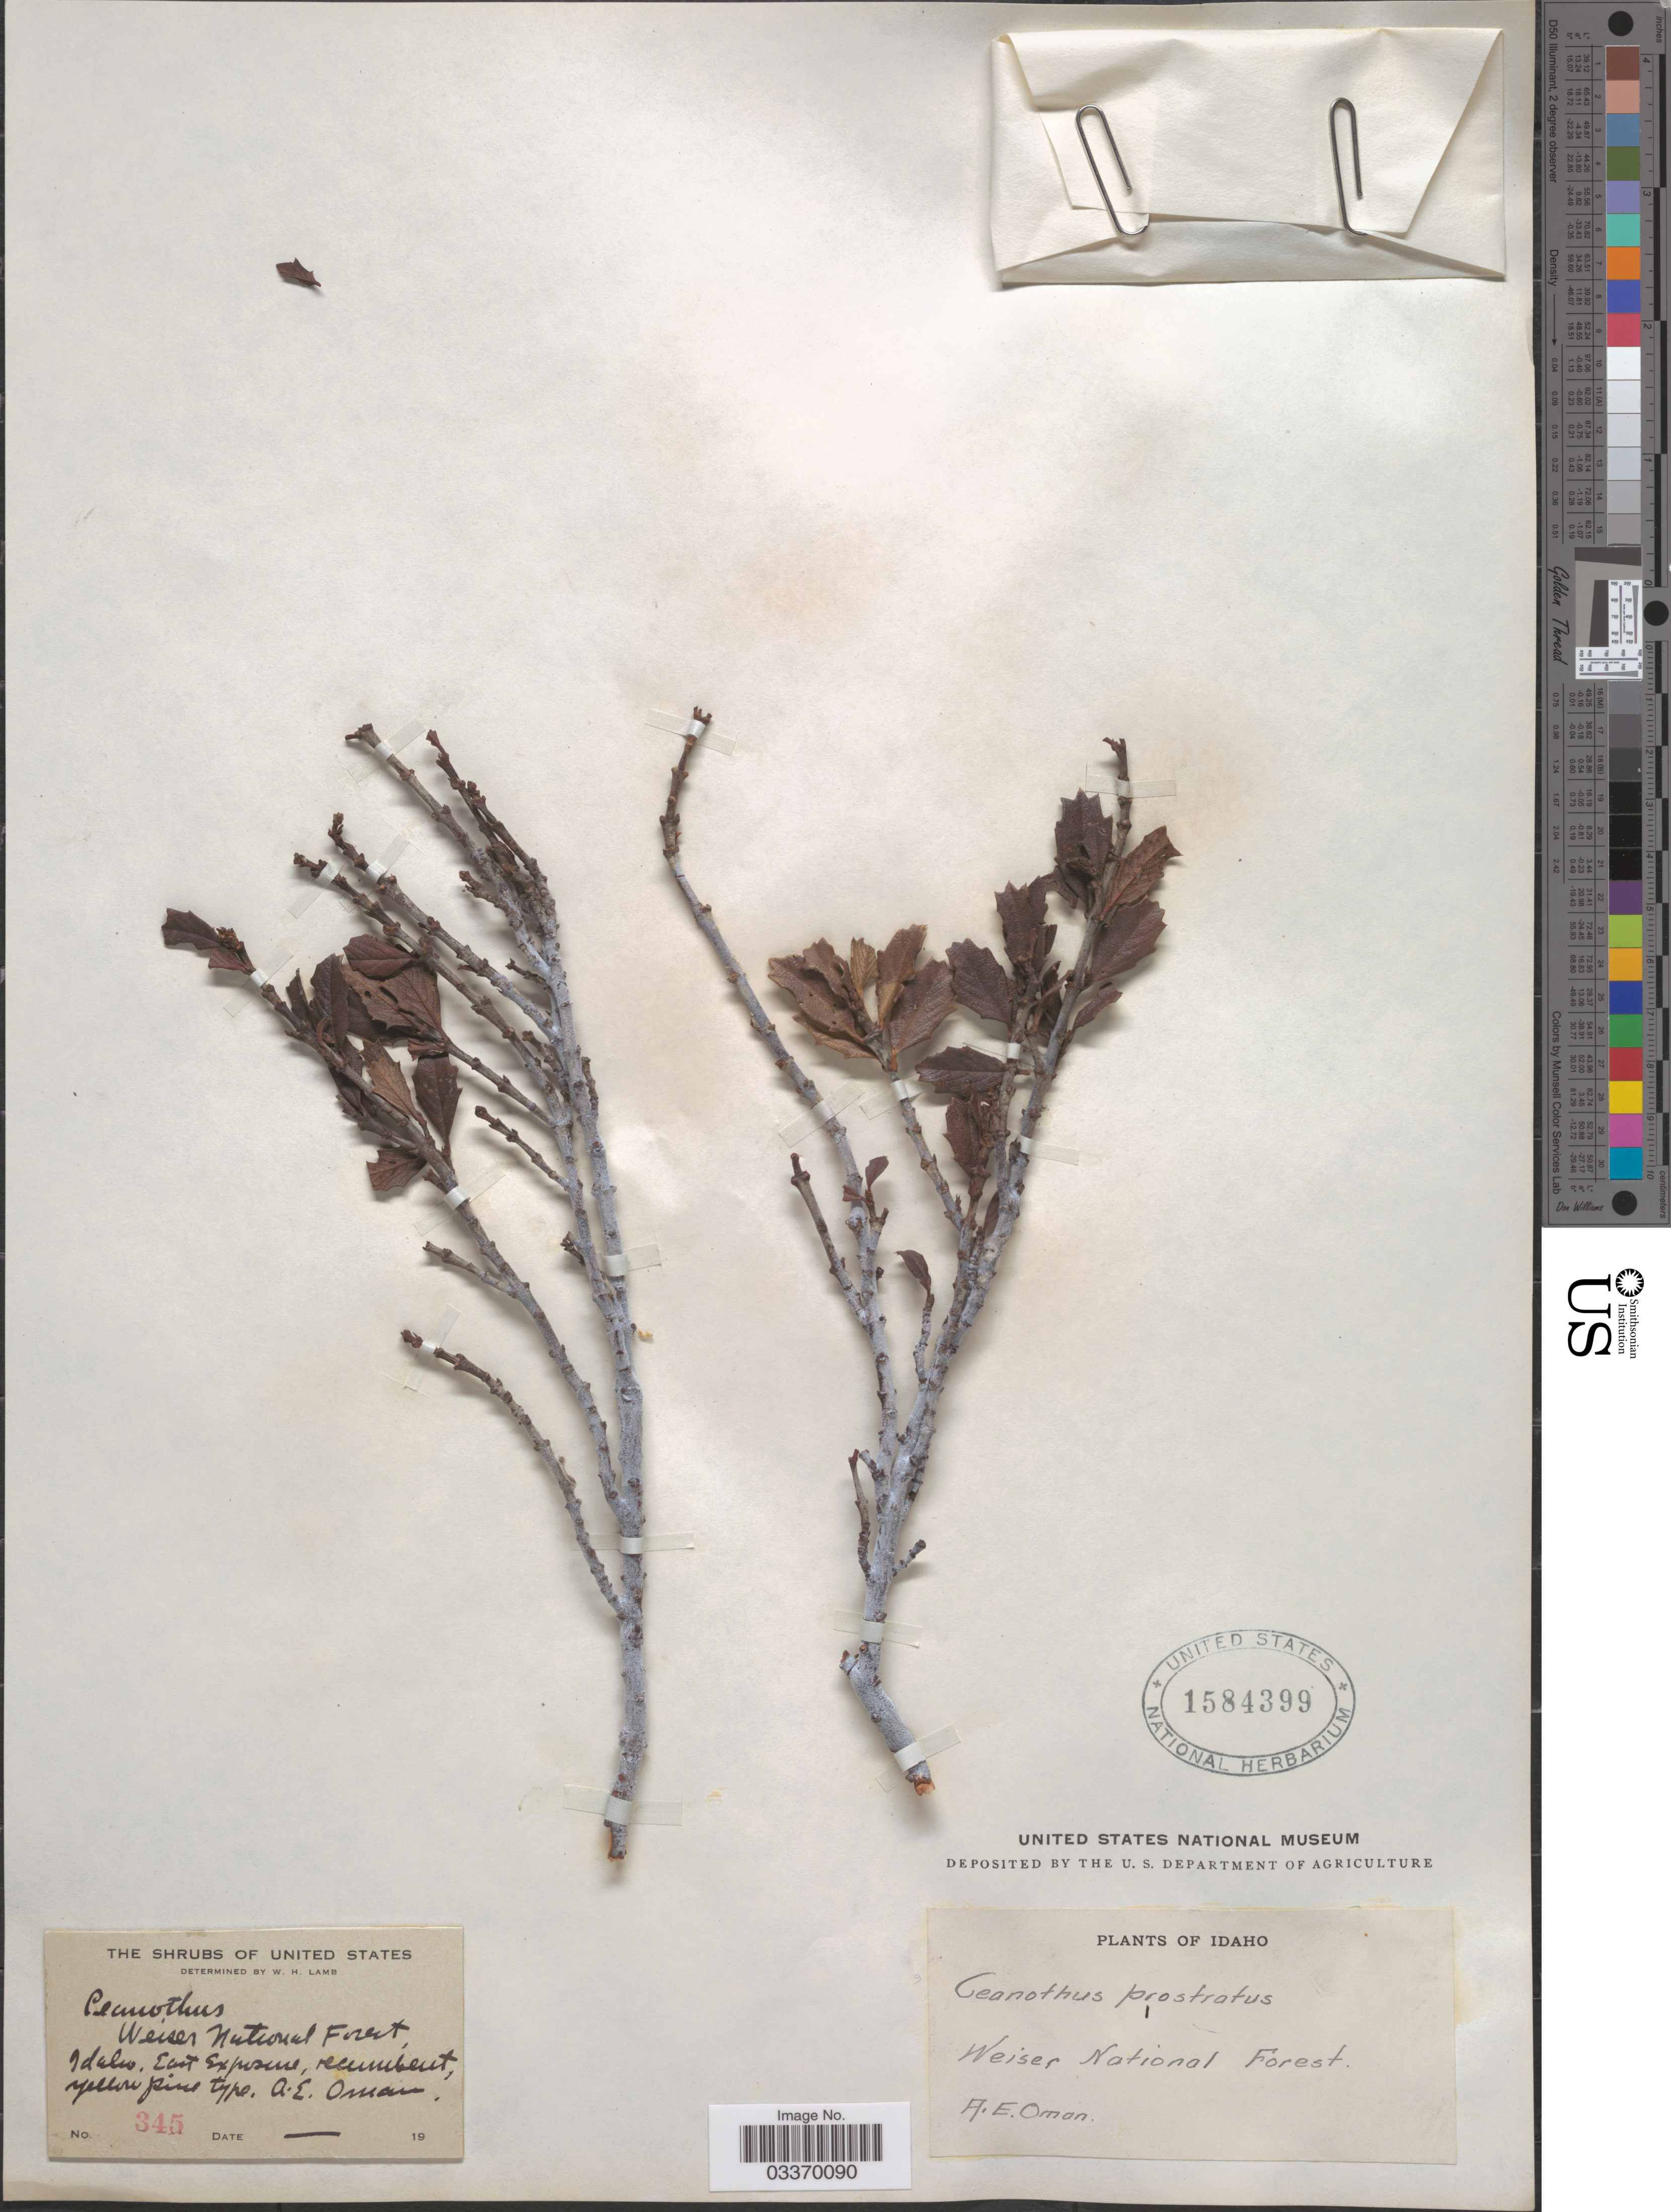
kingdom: Plantae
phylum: Tracheophyta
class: Magnoliopsida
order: Rosales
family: Rhamnaceae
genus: Ceanothus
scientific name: Ceanothus prostratus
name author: Benth.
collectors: A. Oman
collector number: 345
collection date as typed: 19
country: United States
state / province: Idaho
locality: Weiser National Forest. East Exposure. [unsure placement]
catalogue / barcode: US 1584399